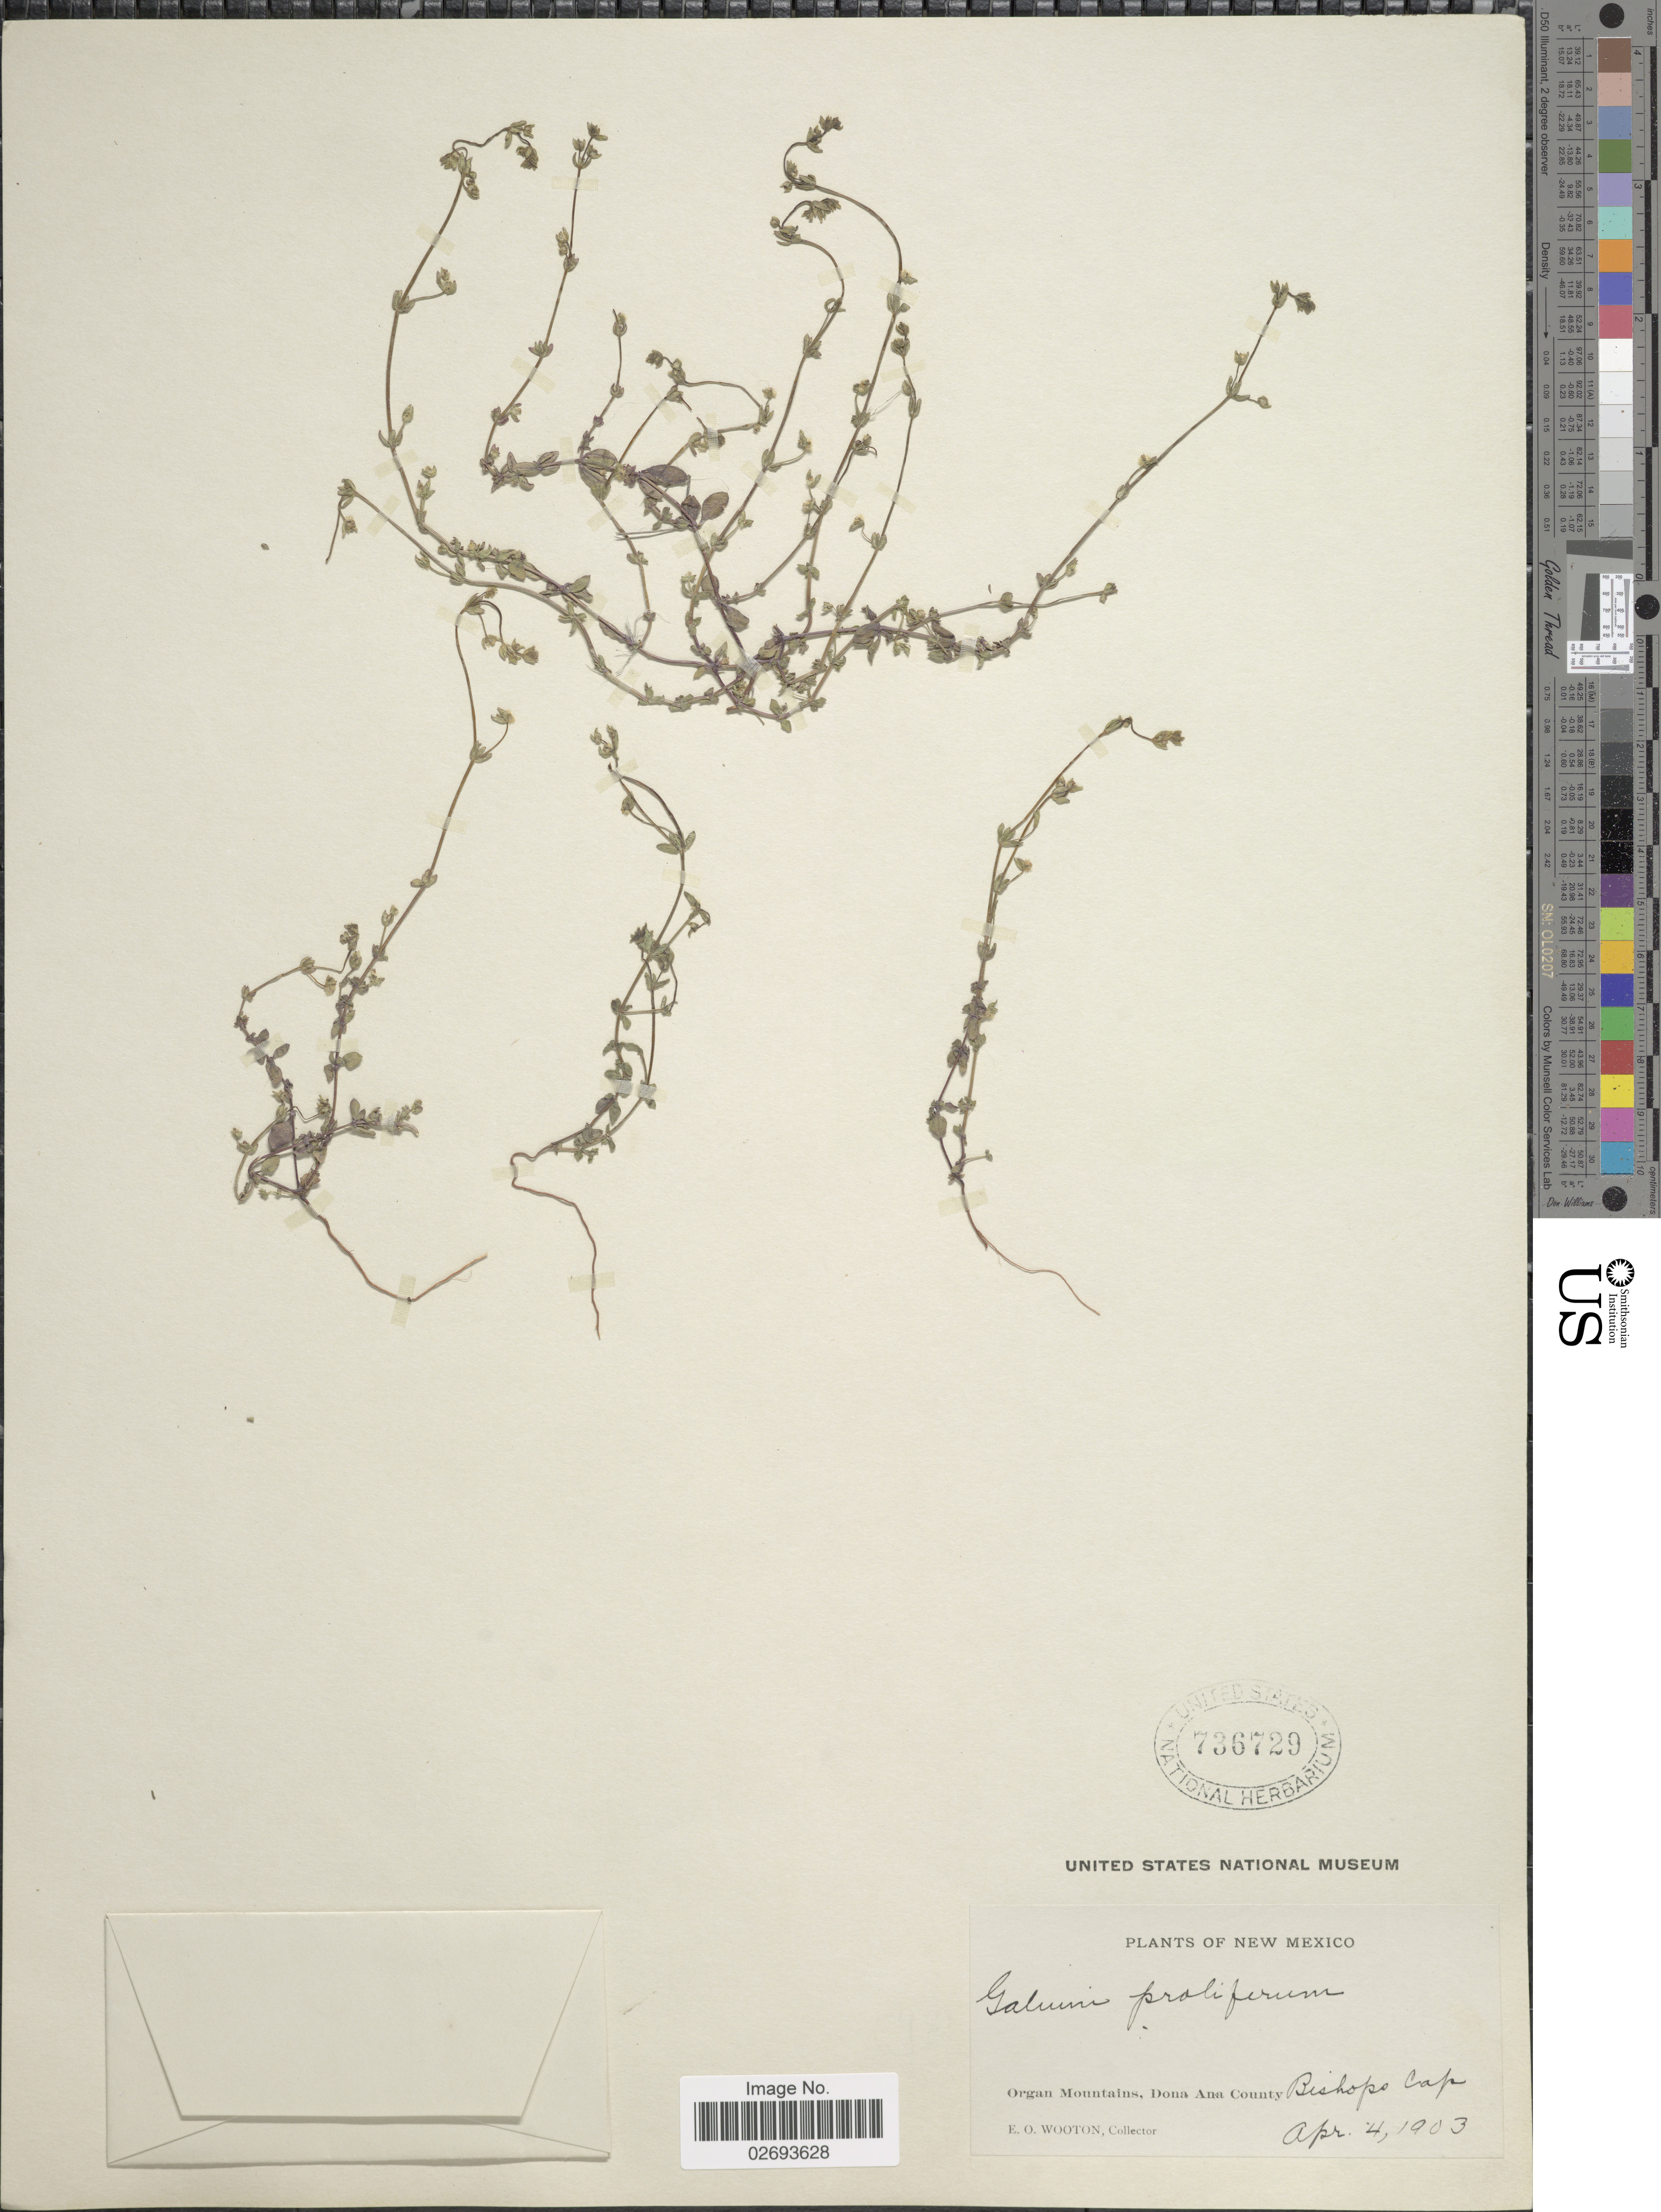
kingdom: Plantae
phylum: Tracheophyta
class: Magnoliopsida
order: Gentianales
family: Rubiaceae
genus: Galium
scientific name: Galium proliferum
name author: A. Gray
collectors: E. O. Wooton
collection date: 1903-04-04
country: United States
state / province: New Mexico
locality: Organ Mountains, Dona Ana County, Bishops Cap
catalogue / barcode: US 736729